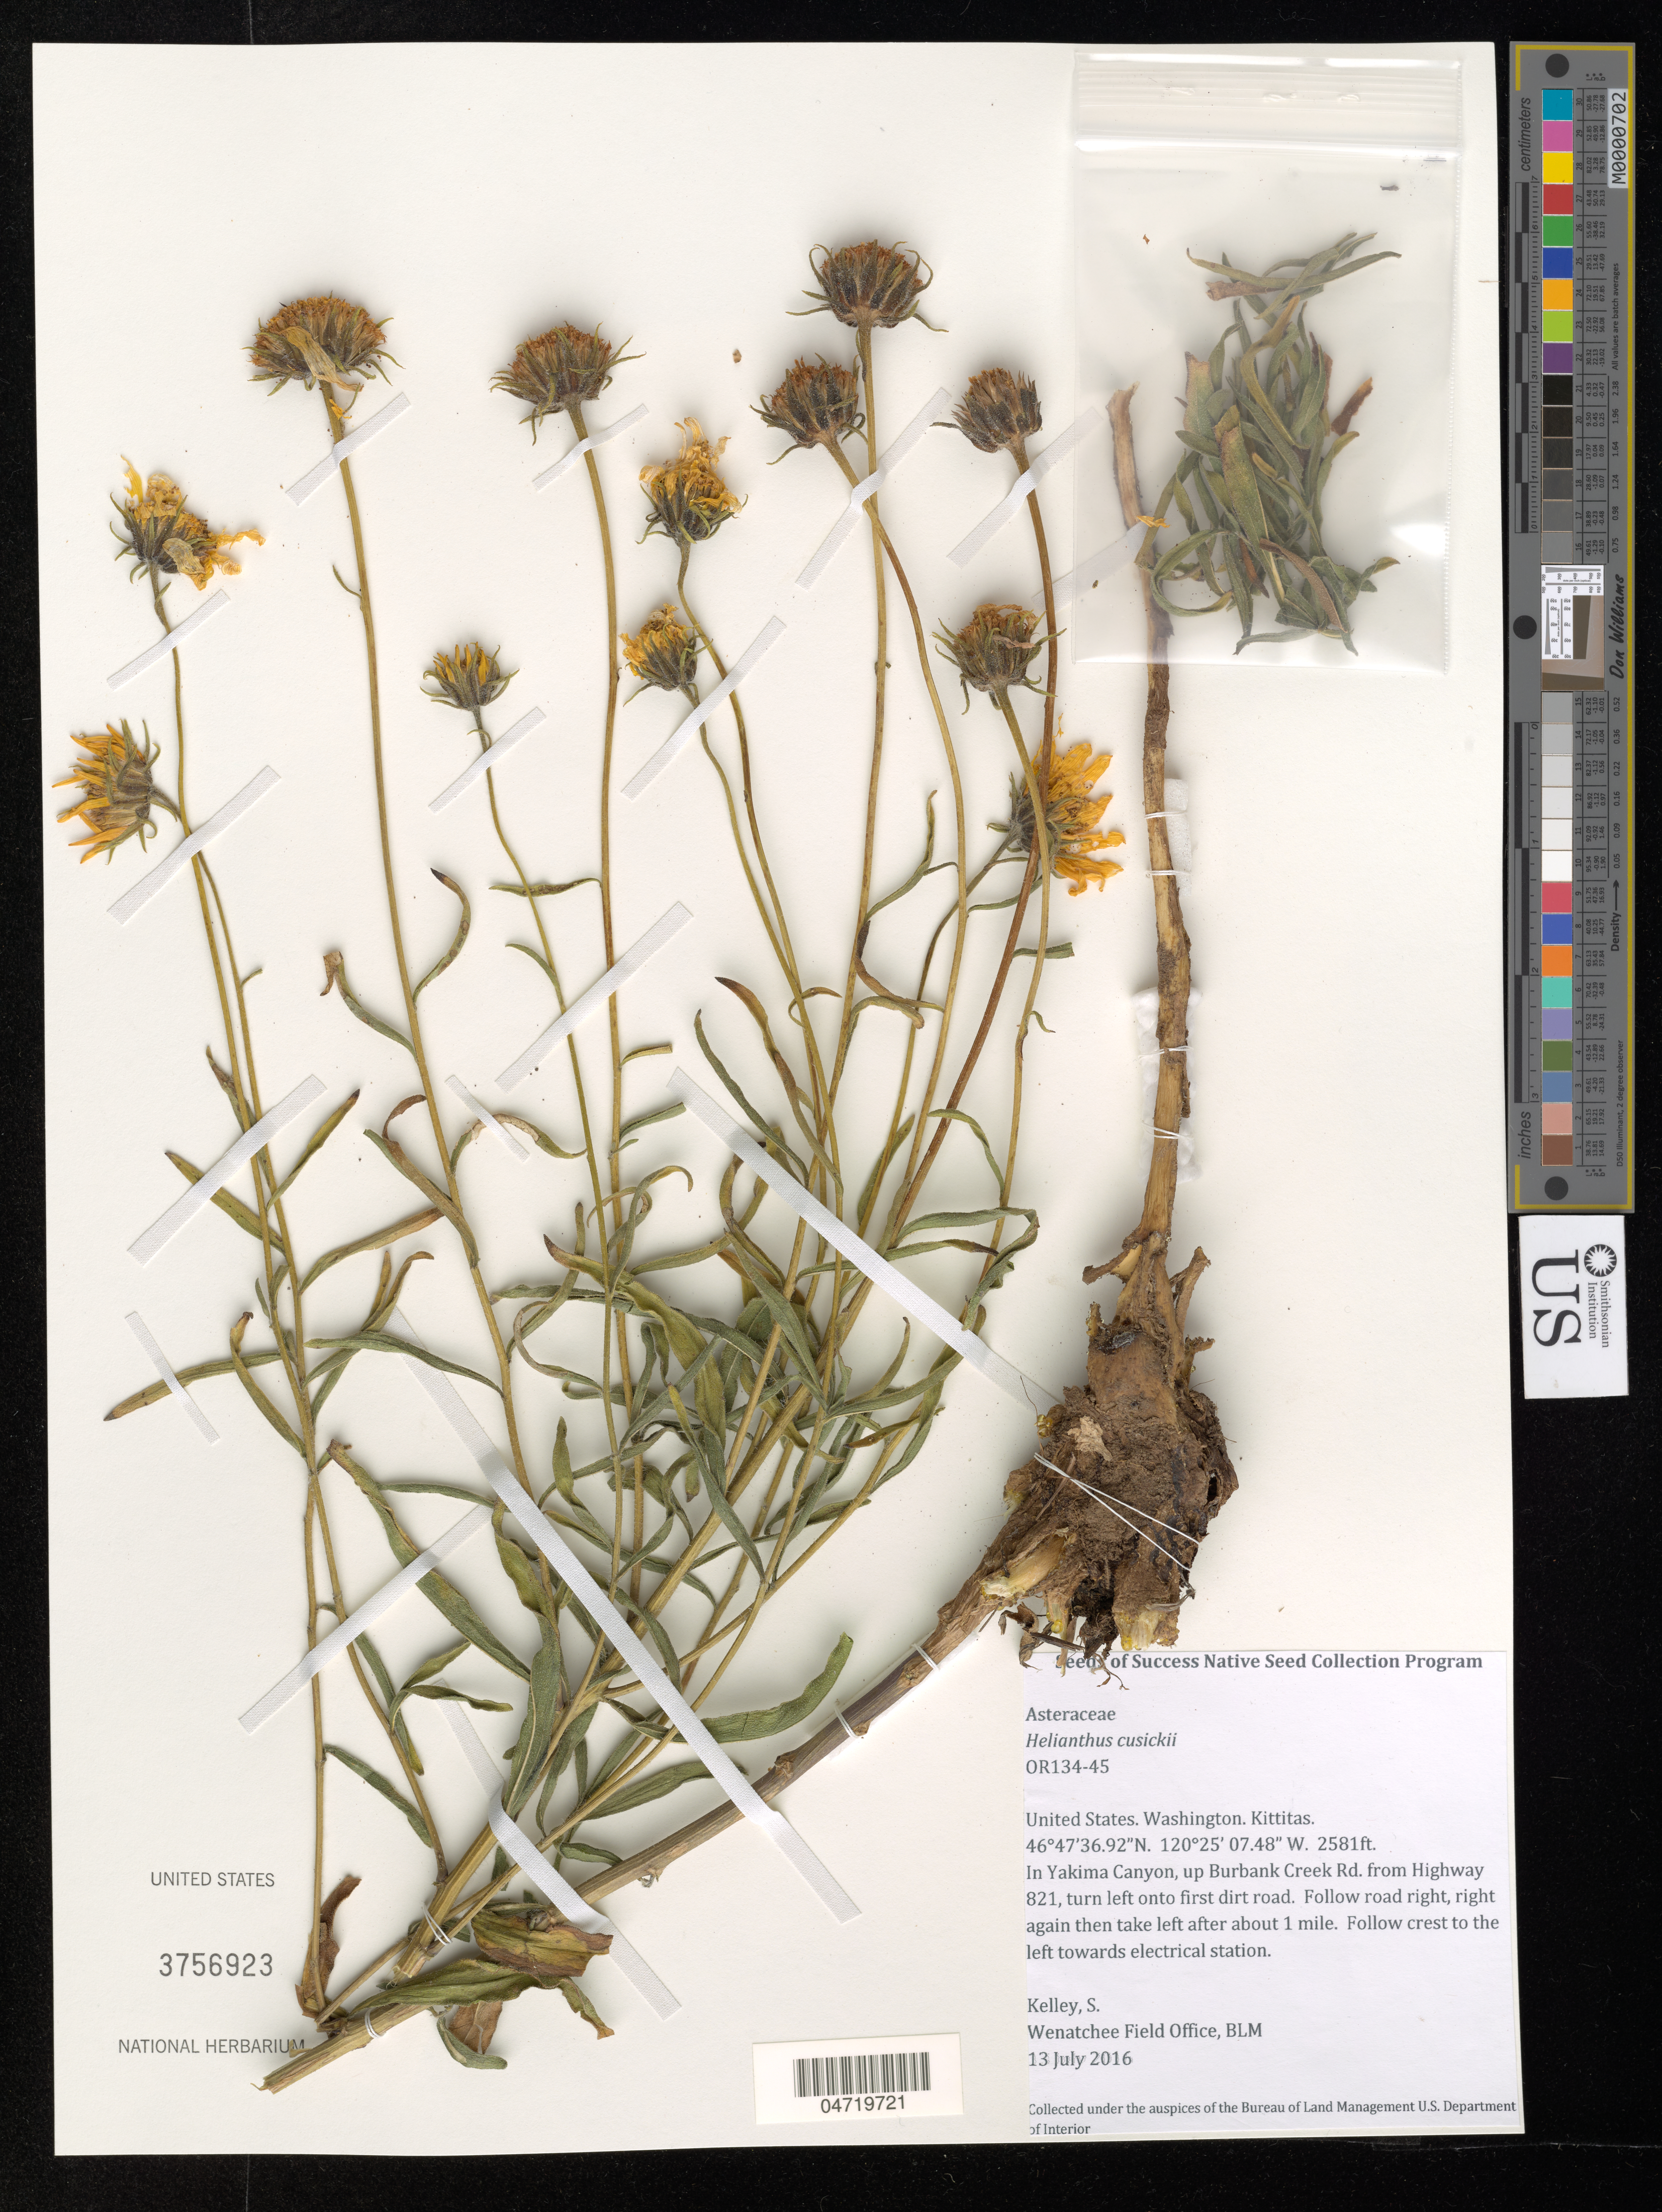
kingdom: Plantae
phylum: Tracheophyta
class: Magnoliopsida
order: Asterales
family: Asteraceae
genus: Helianthus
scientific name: Helianthus cusickii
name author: A. Gray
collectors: S. Kelley & G. Svobodny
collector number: OR134-45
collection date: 2016-07-13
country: United States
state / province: Washington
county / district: Kittitas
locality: Yakima Canyon, Burbank Creek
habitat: Swale, Micro-canyon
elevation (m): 787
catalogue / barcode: US 3756923